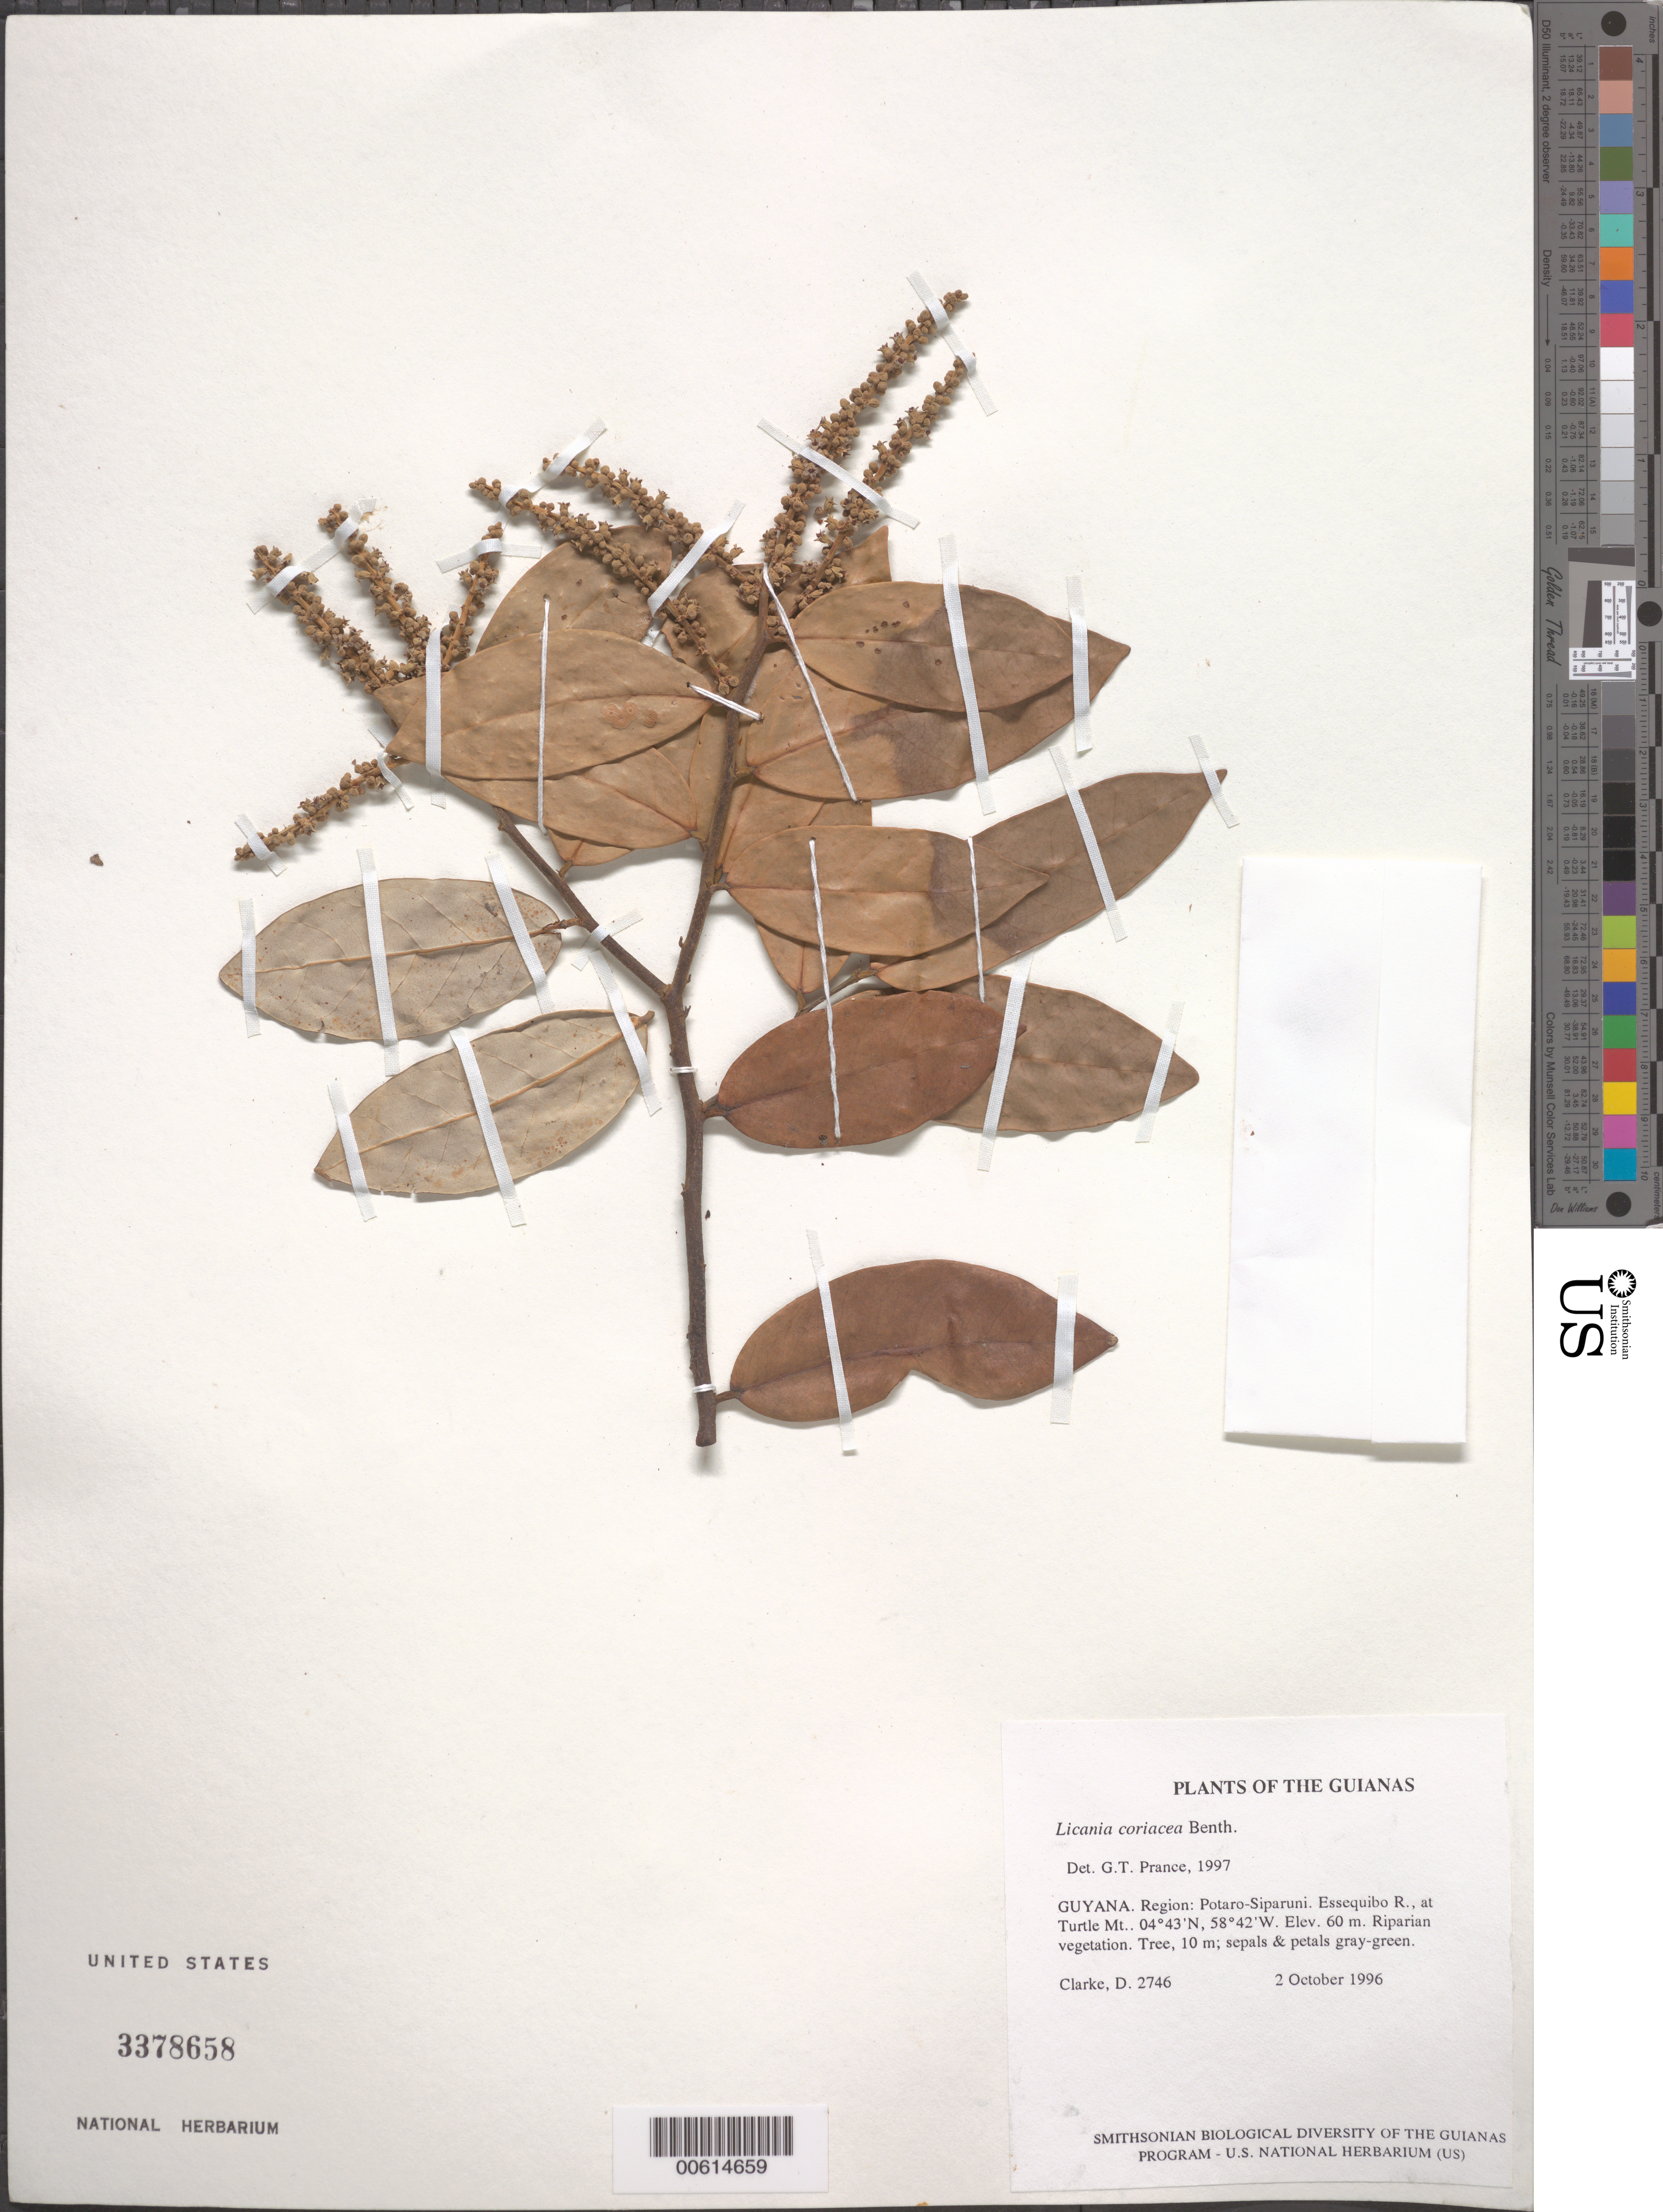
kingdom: Plantae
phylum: Tracheophyta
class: Magnoliopsida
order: Malpighiales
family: Chrysobalanaceae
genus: Licania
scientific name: Licania coriacea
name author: Benth.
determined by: Prance, G. T.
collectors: H. D. Clarke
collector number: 2746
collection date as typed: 2 October 1996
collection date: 1996-10-02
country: Guyana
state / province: Potaro-Siparuni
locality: Iwokrama International Rainforest Reserve; Essequibo R., at Turtle Mt.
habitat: Riparian vegetation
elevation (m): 60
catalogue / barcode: US 3378658